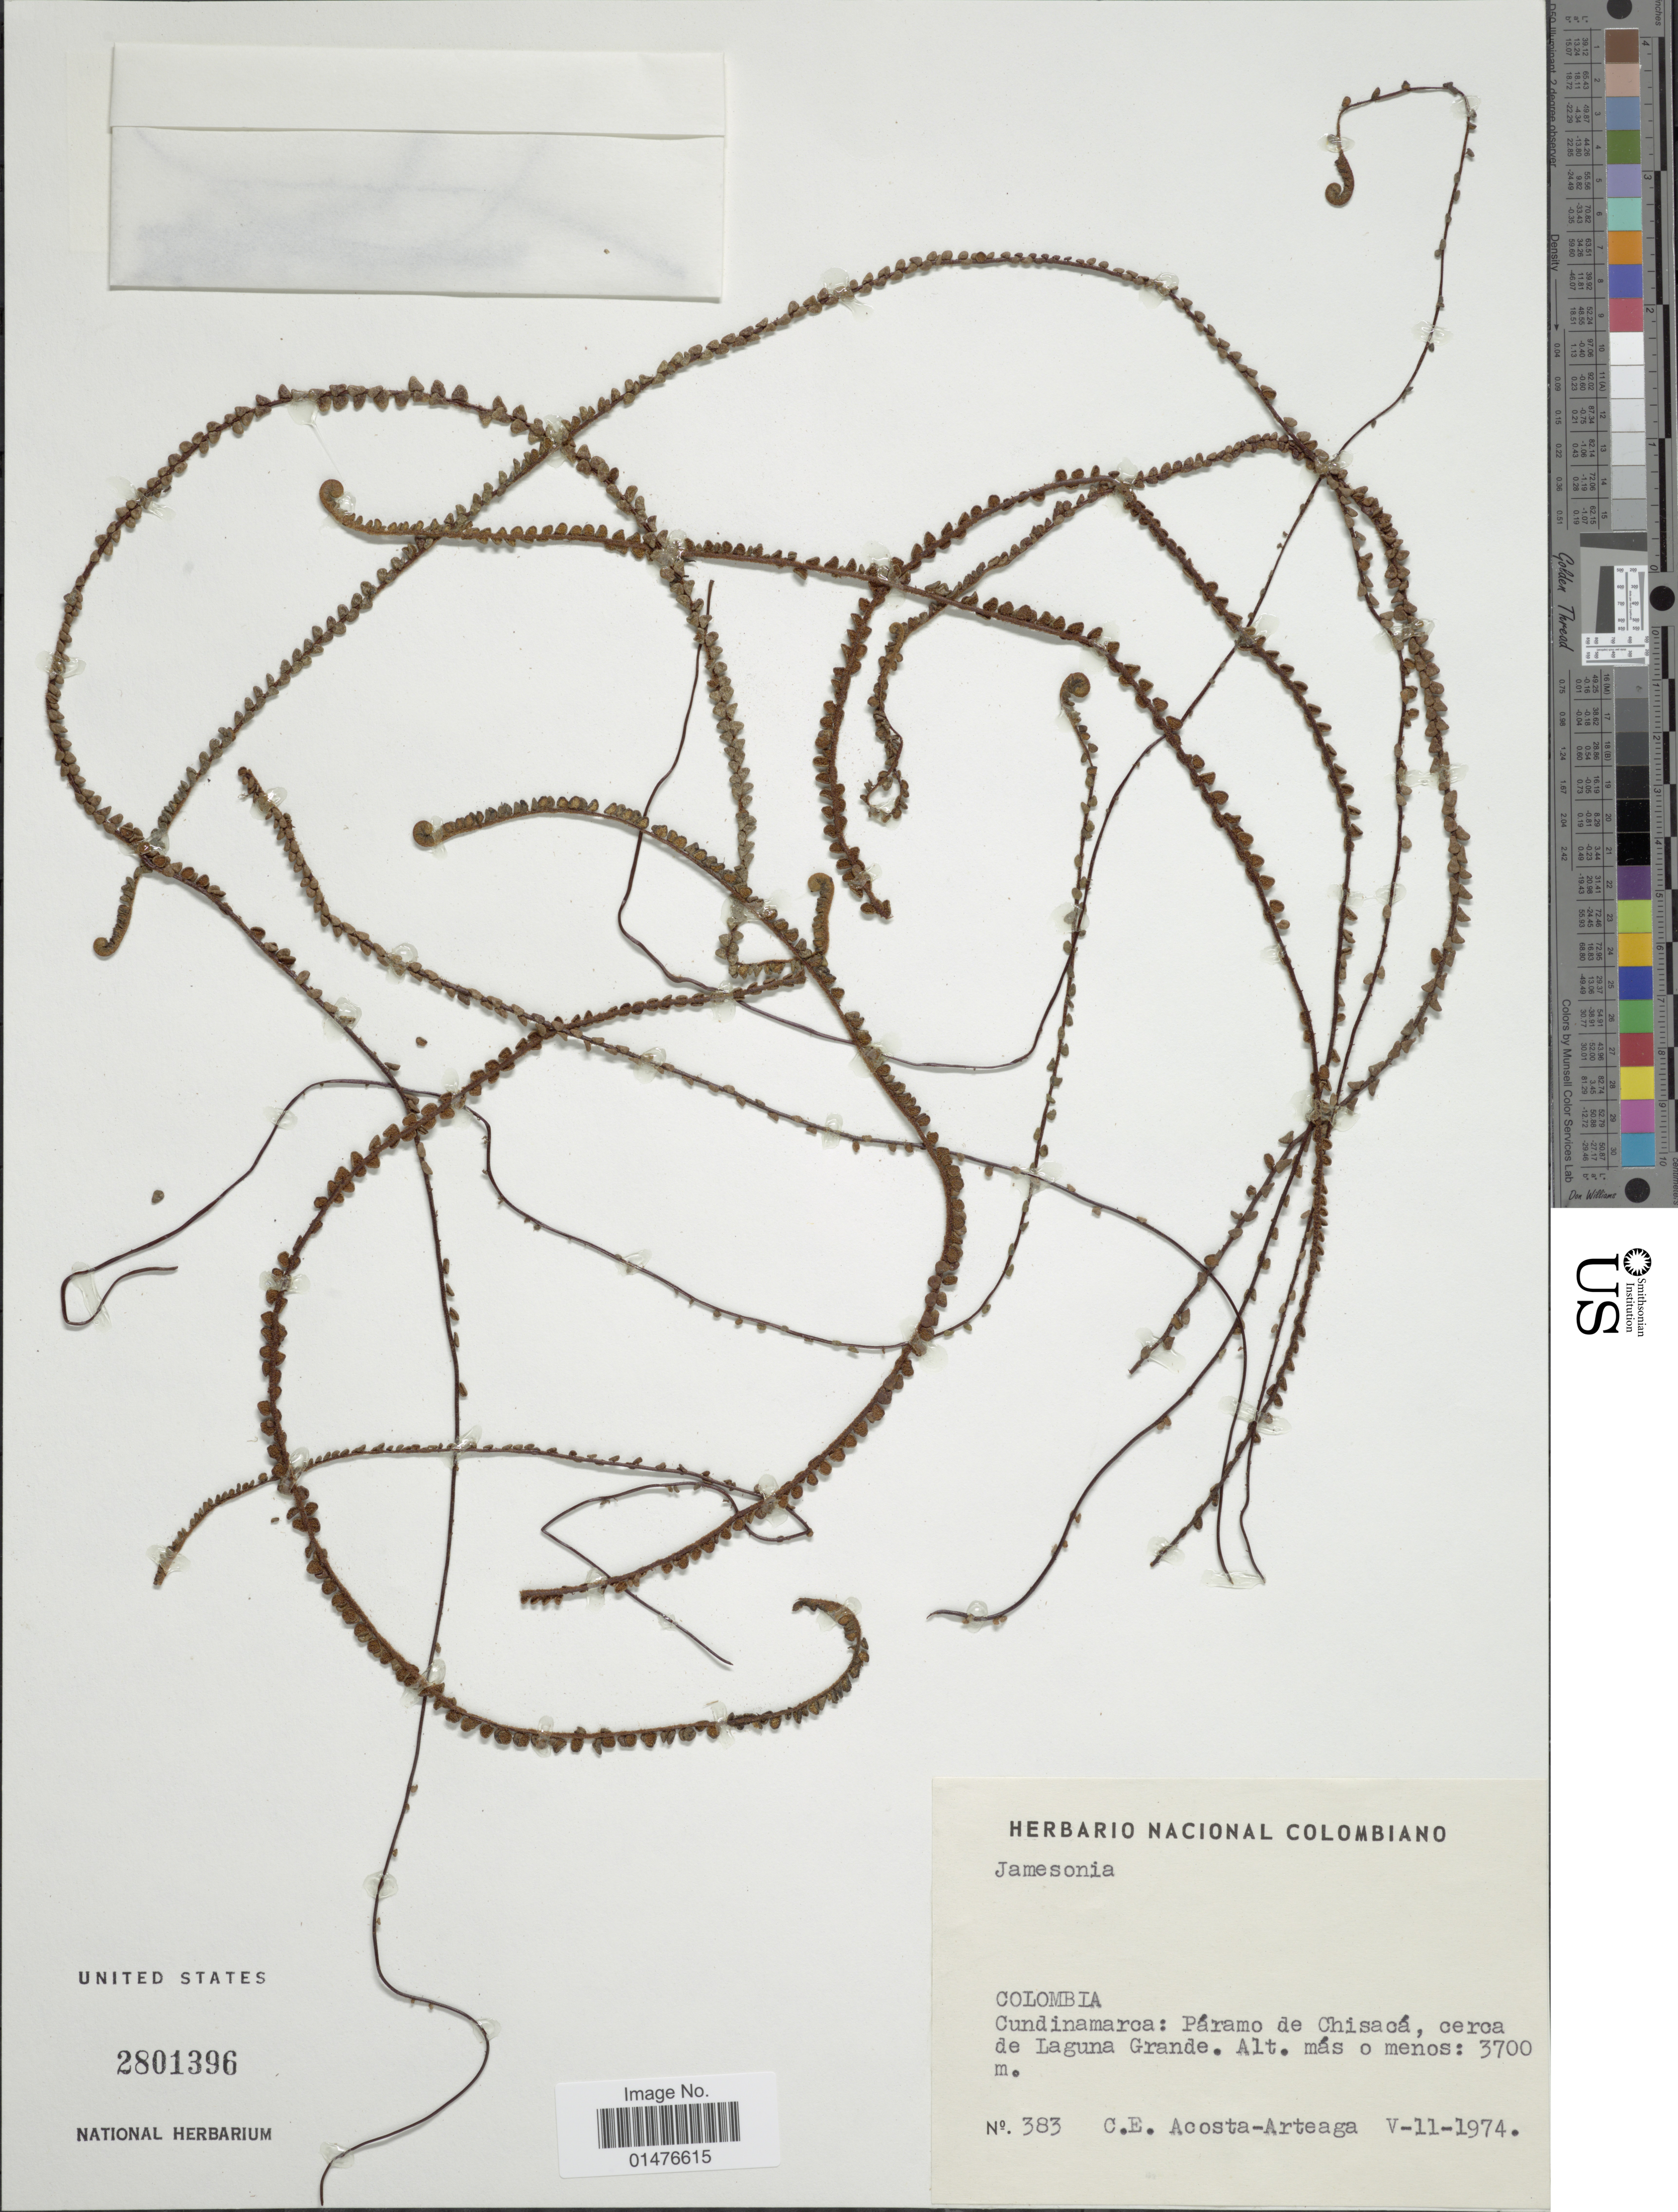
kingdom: Plantae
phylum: Tracheophyta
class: Polypodiopsida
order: Polypodiales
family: Pteridaceae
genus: Jamesonia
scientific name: Jamesonia sp.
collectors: C. E. Acosta-Arteaga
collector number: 383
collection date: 1974-11-05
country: Colombia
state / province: Cundinamarca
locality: Páramo de Chisacá, cerca de Laguna Grande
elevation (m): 3700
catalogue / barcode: US 2801396